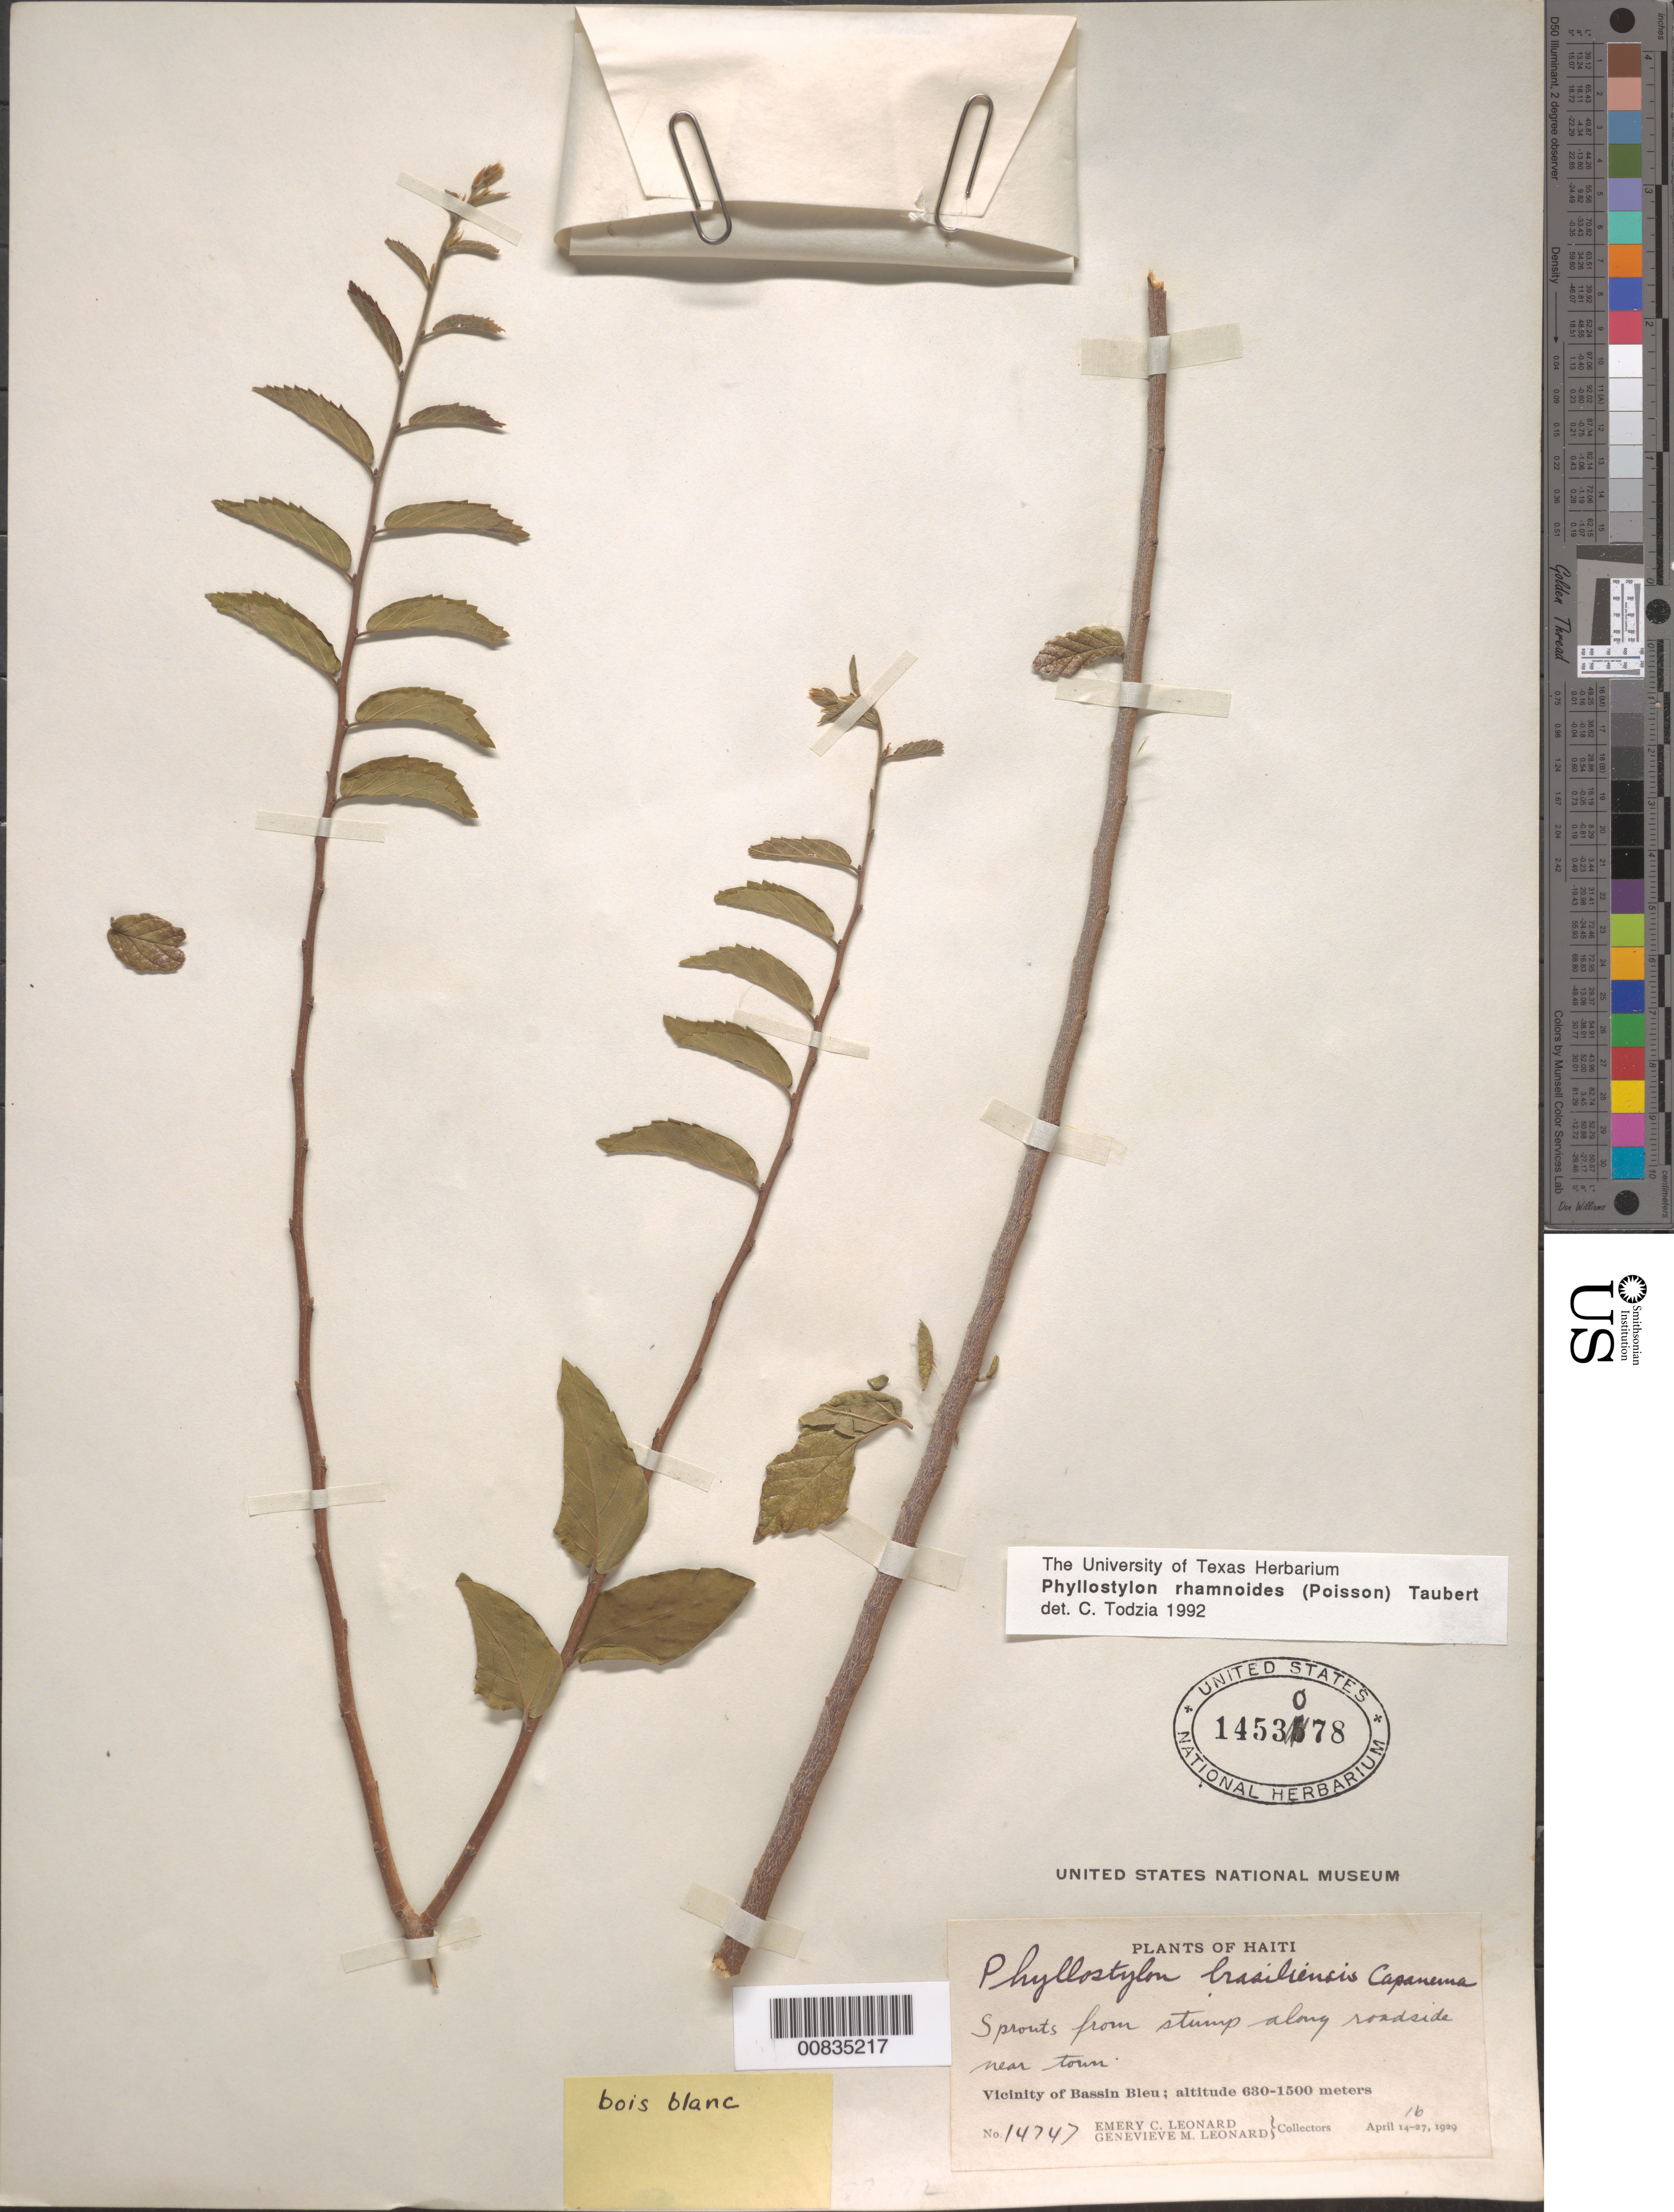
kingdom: Plantae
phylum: Tracheophyta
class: Magnoliopsida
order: Rosales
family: Ulmaceae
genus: Phyllostylon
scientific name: Phyllostylon rhamnoides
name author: (J. Poiss.) Taub.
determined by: Todzia, C. A., (TEX), University of Texas Austin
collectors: E. C. Leonard & G. M. Leonard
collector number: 14747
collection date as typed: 16 Apr 1929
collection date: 1929-04-16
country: Haiti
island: Hispaniola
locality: Vicinity of Bassin Bleu. Along roadside near town.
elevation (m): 630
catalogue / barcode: US 1453078